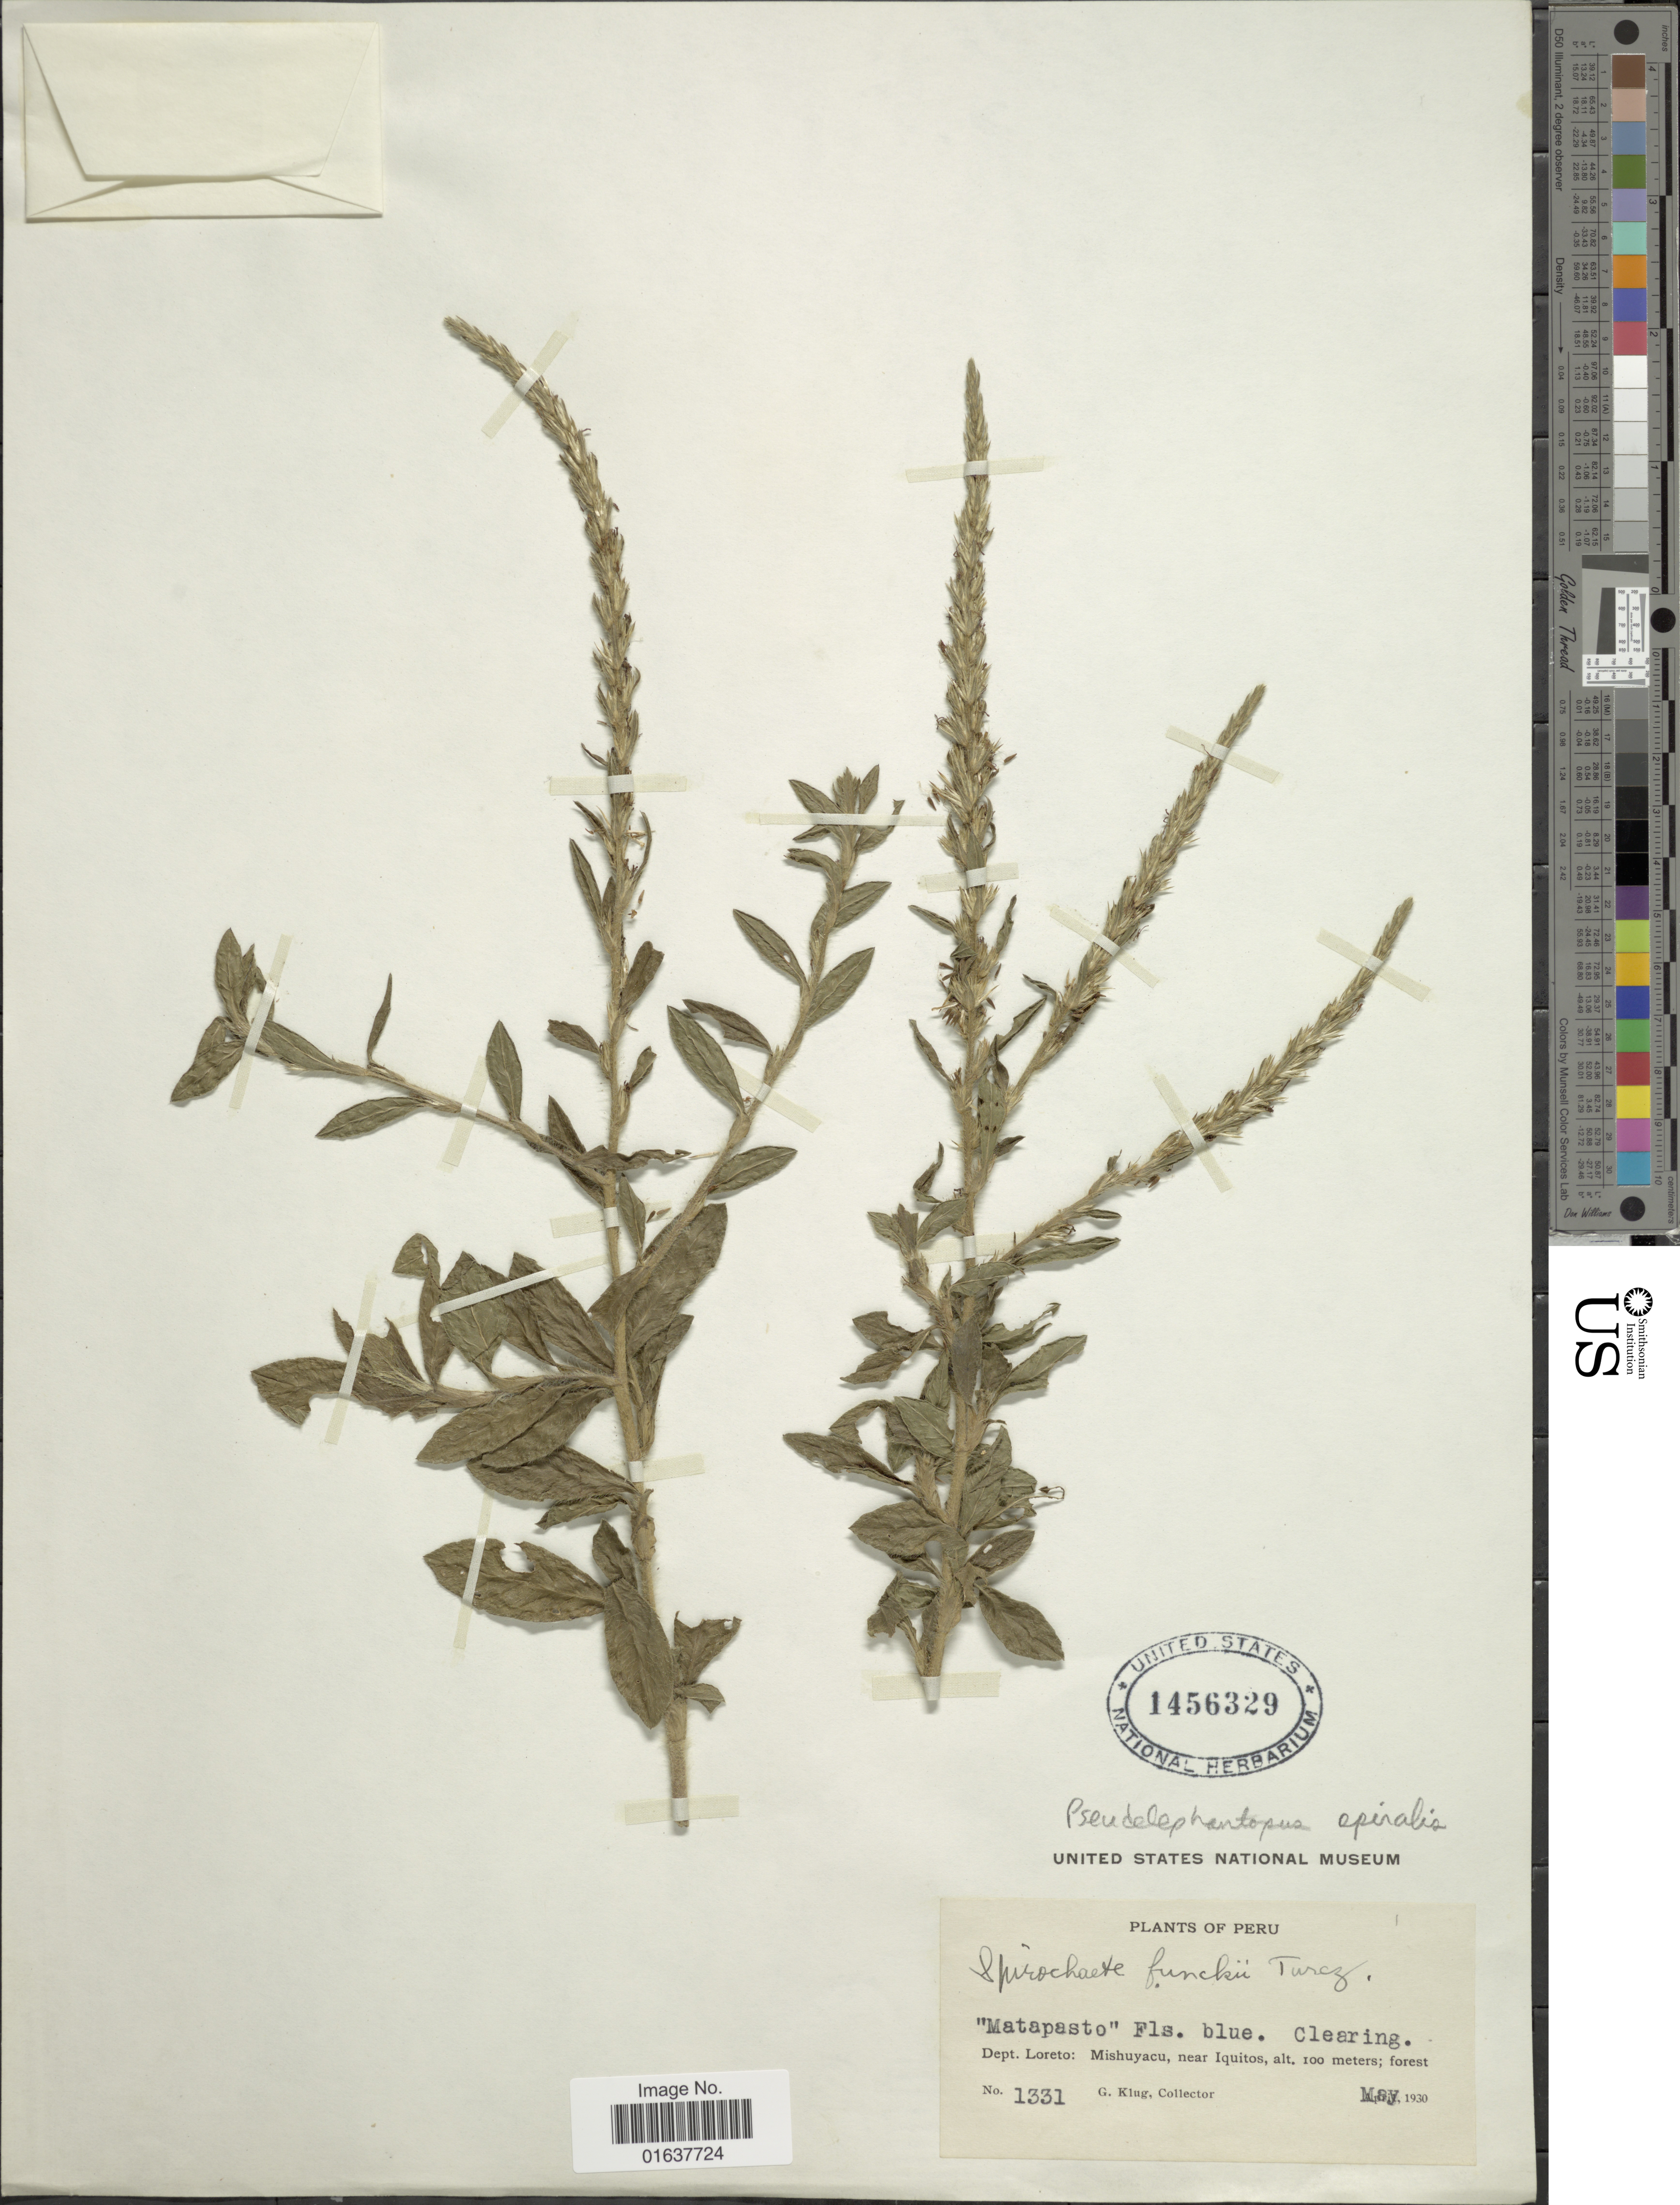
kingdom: Plantae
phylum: Tracheophyta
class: Magnoliopsida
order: Asterales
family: Asteraceae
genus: Pseudelephantopus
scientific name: Pseudelephantopus spiralis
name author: (Less.) Cronquist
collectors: G. Klug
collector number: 1331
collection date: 1930-05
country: Peru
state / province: Loreto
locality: Dept. Loreto. Mishuyacu, near Iquitos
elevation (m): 100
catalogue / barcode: US 1456329